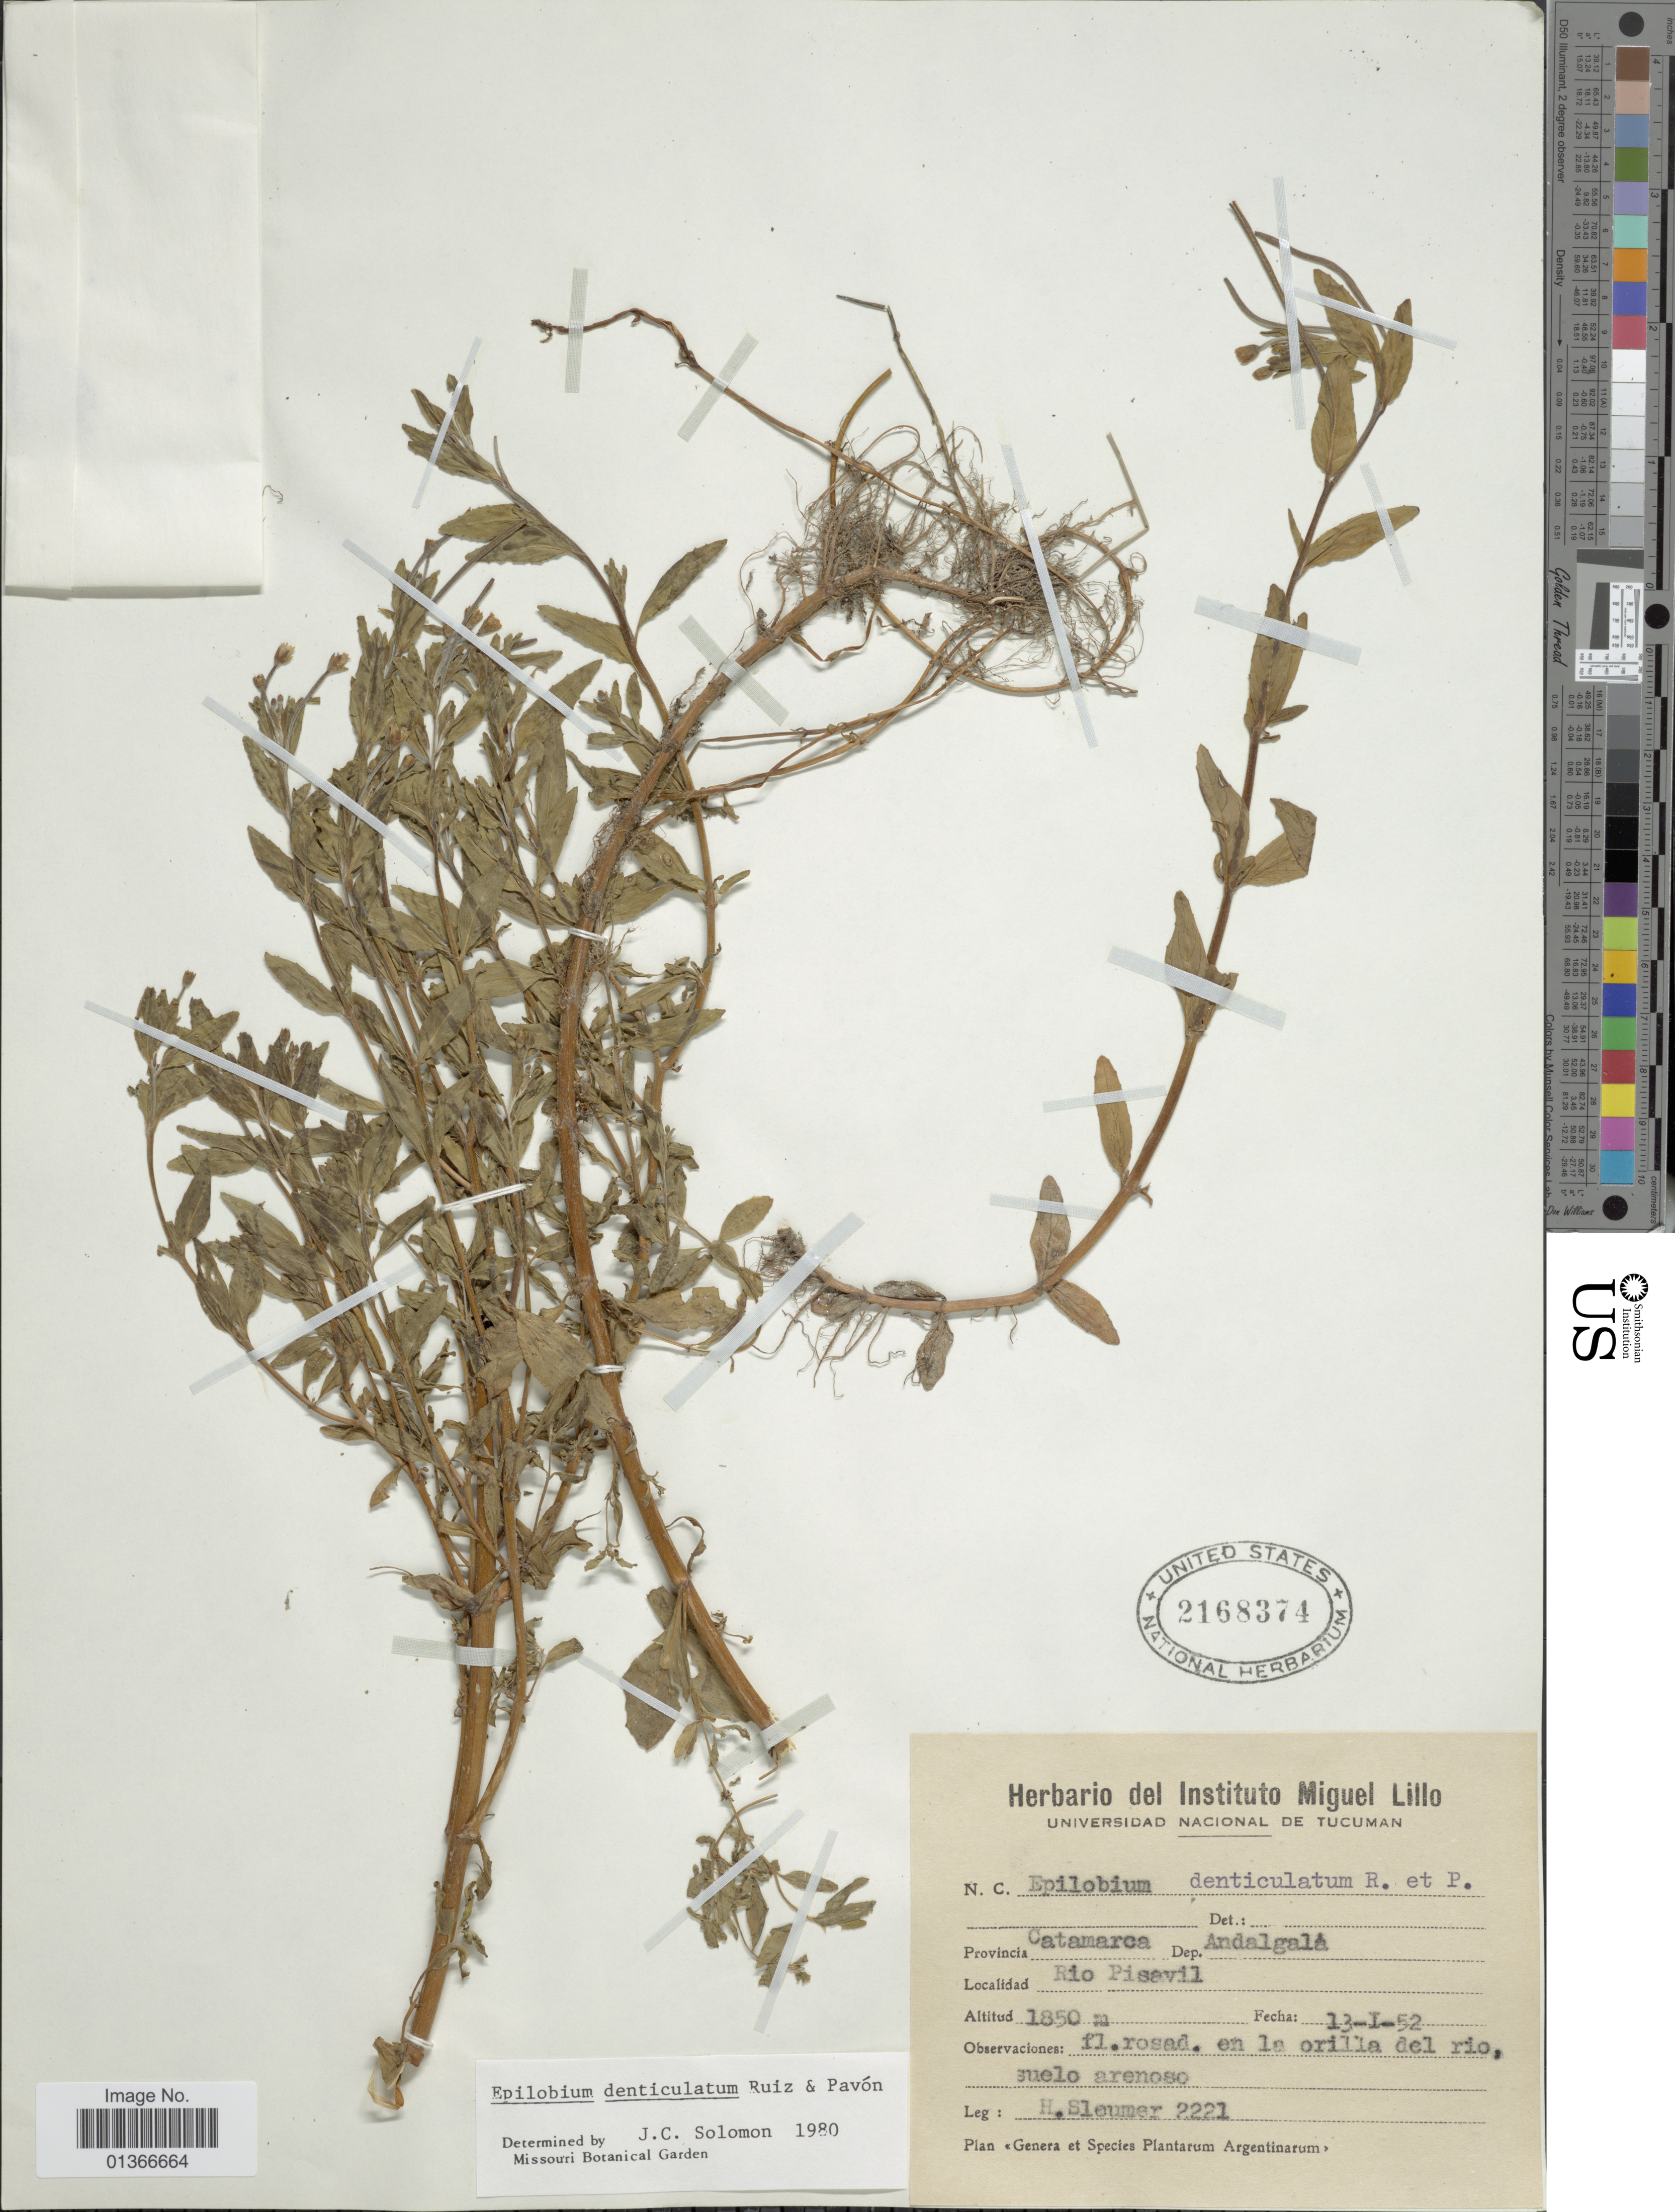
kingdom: Plantae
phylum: Tracheophyta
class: Magnoliopsida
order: Myrtales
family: Onagraceae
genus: Epilobium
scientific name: Epilobium denticulatum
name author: Ruiz & Pav.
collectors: H. O. Sleumer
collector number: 2221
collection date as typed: Transcribed d/m/y: 13/1/52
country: Argentina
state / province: Catamarca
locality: Dep. Andalgalá. Rio Pisavil.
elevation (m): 1850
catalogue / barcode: US 2168374